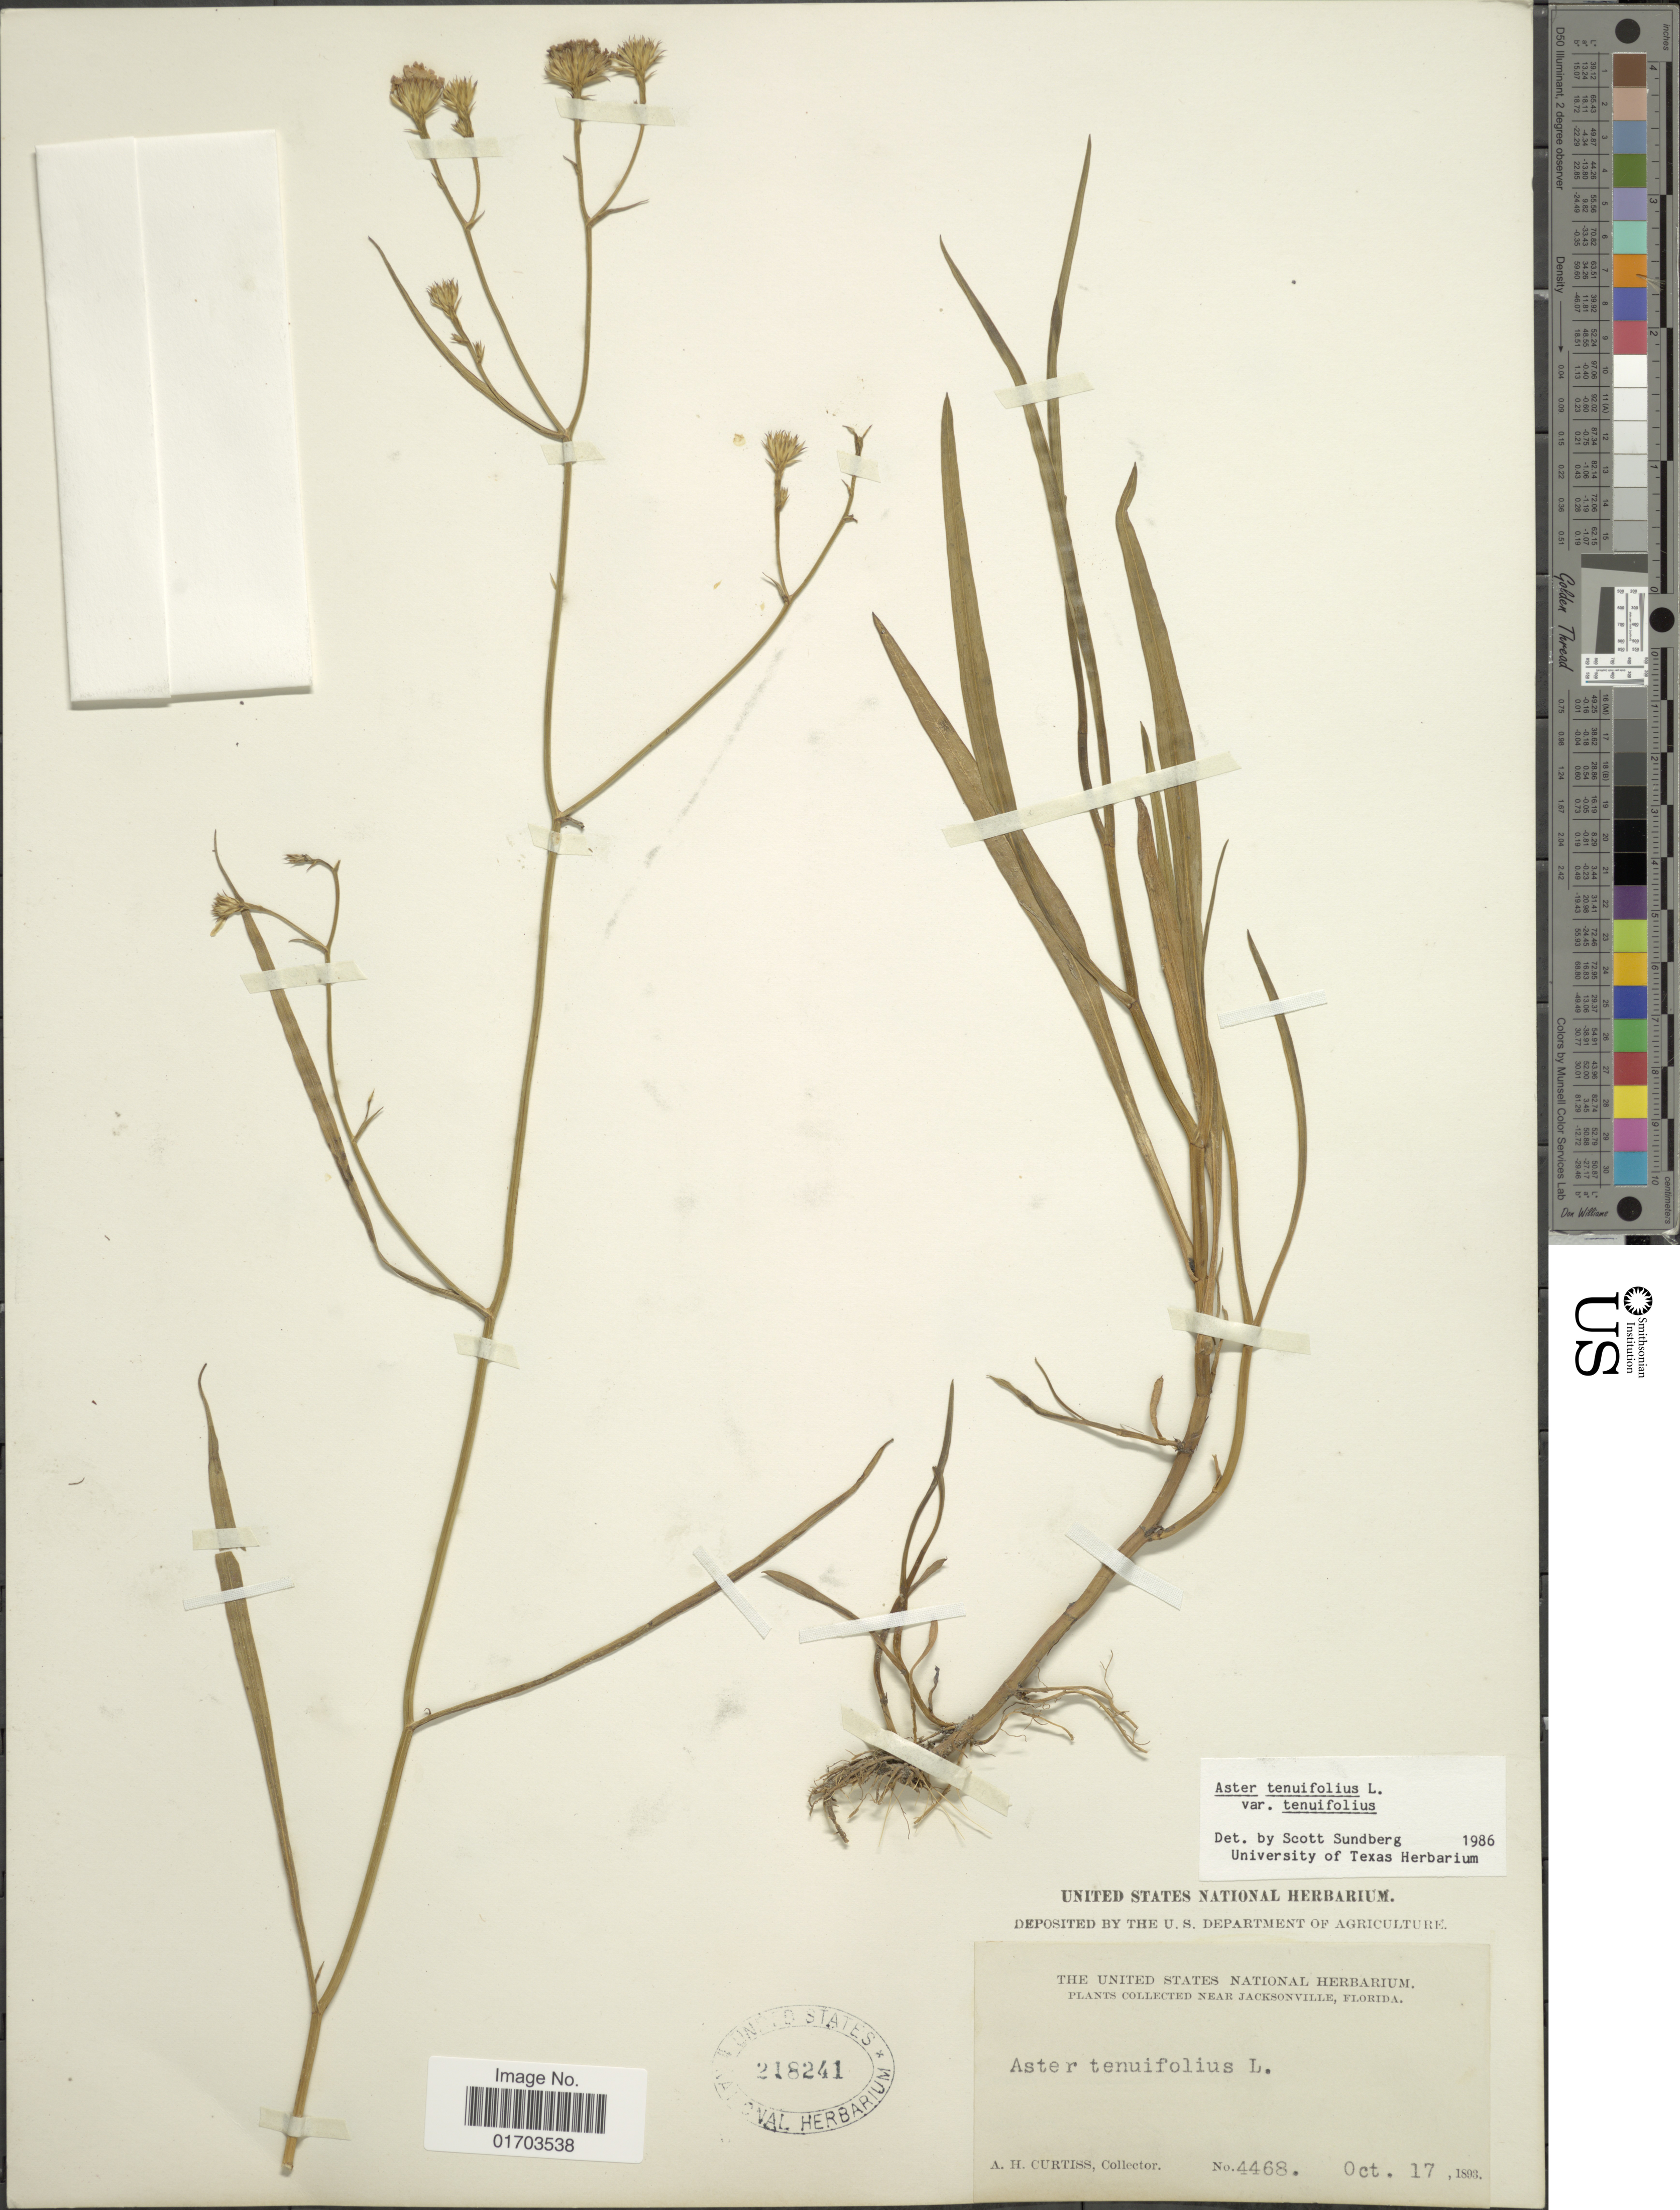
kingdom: Plantae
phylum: Tracheophyta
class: Magnoliopsida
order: Asterales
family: Asteraceae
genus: Symphyotrichum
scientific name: Symphyotrichum tenuifolium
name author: (L.) G.L. Nesom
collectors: A. H. Curtiss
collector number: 4468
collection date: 1893-10-17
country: United States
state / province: Florida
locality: Near Jacksonville.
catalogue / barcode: US 218241